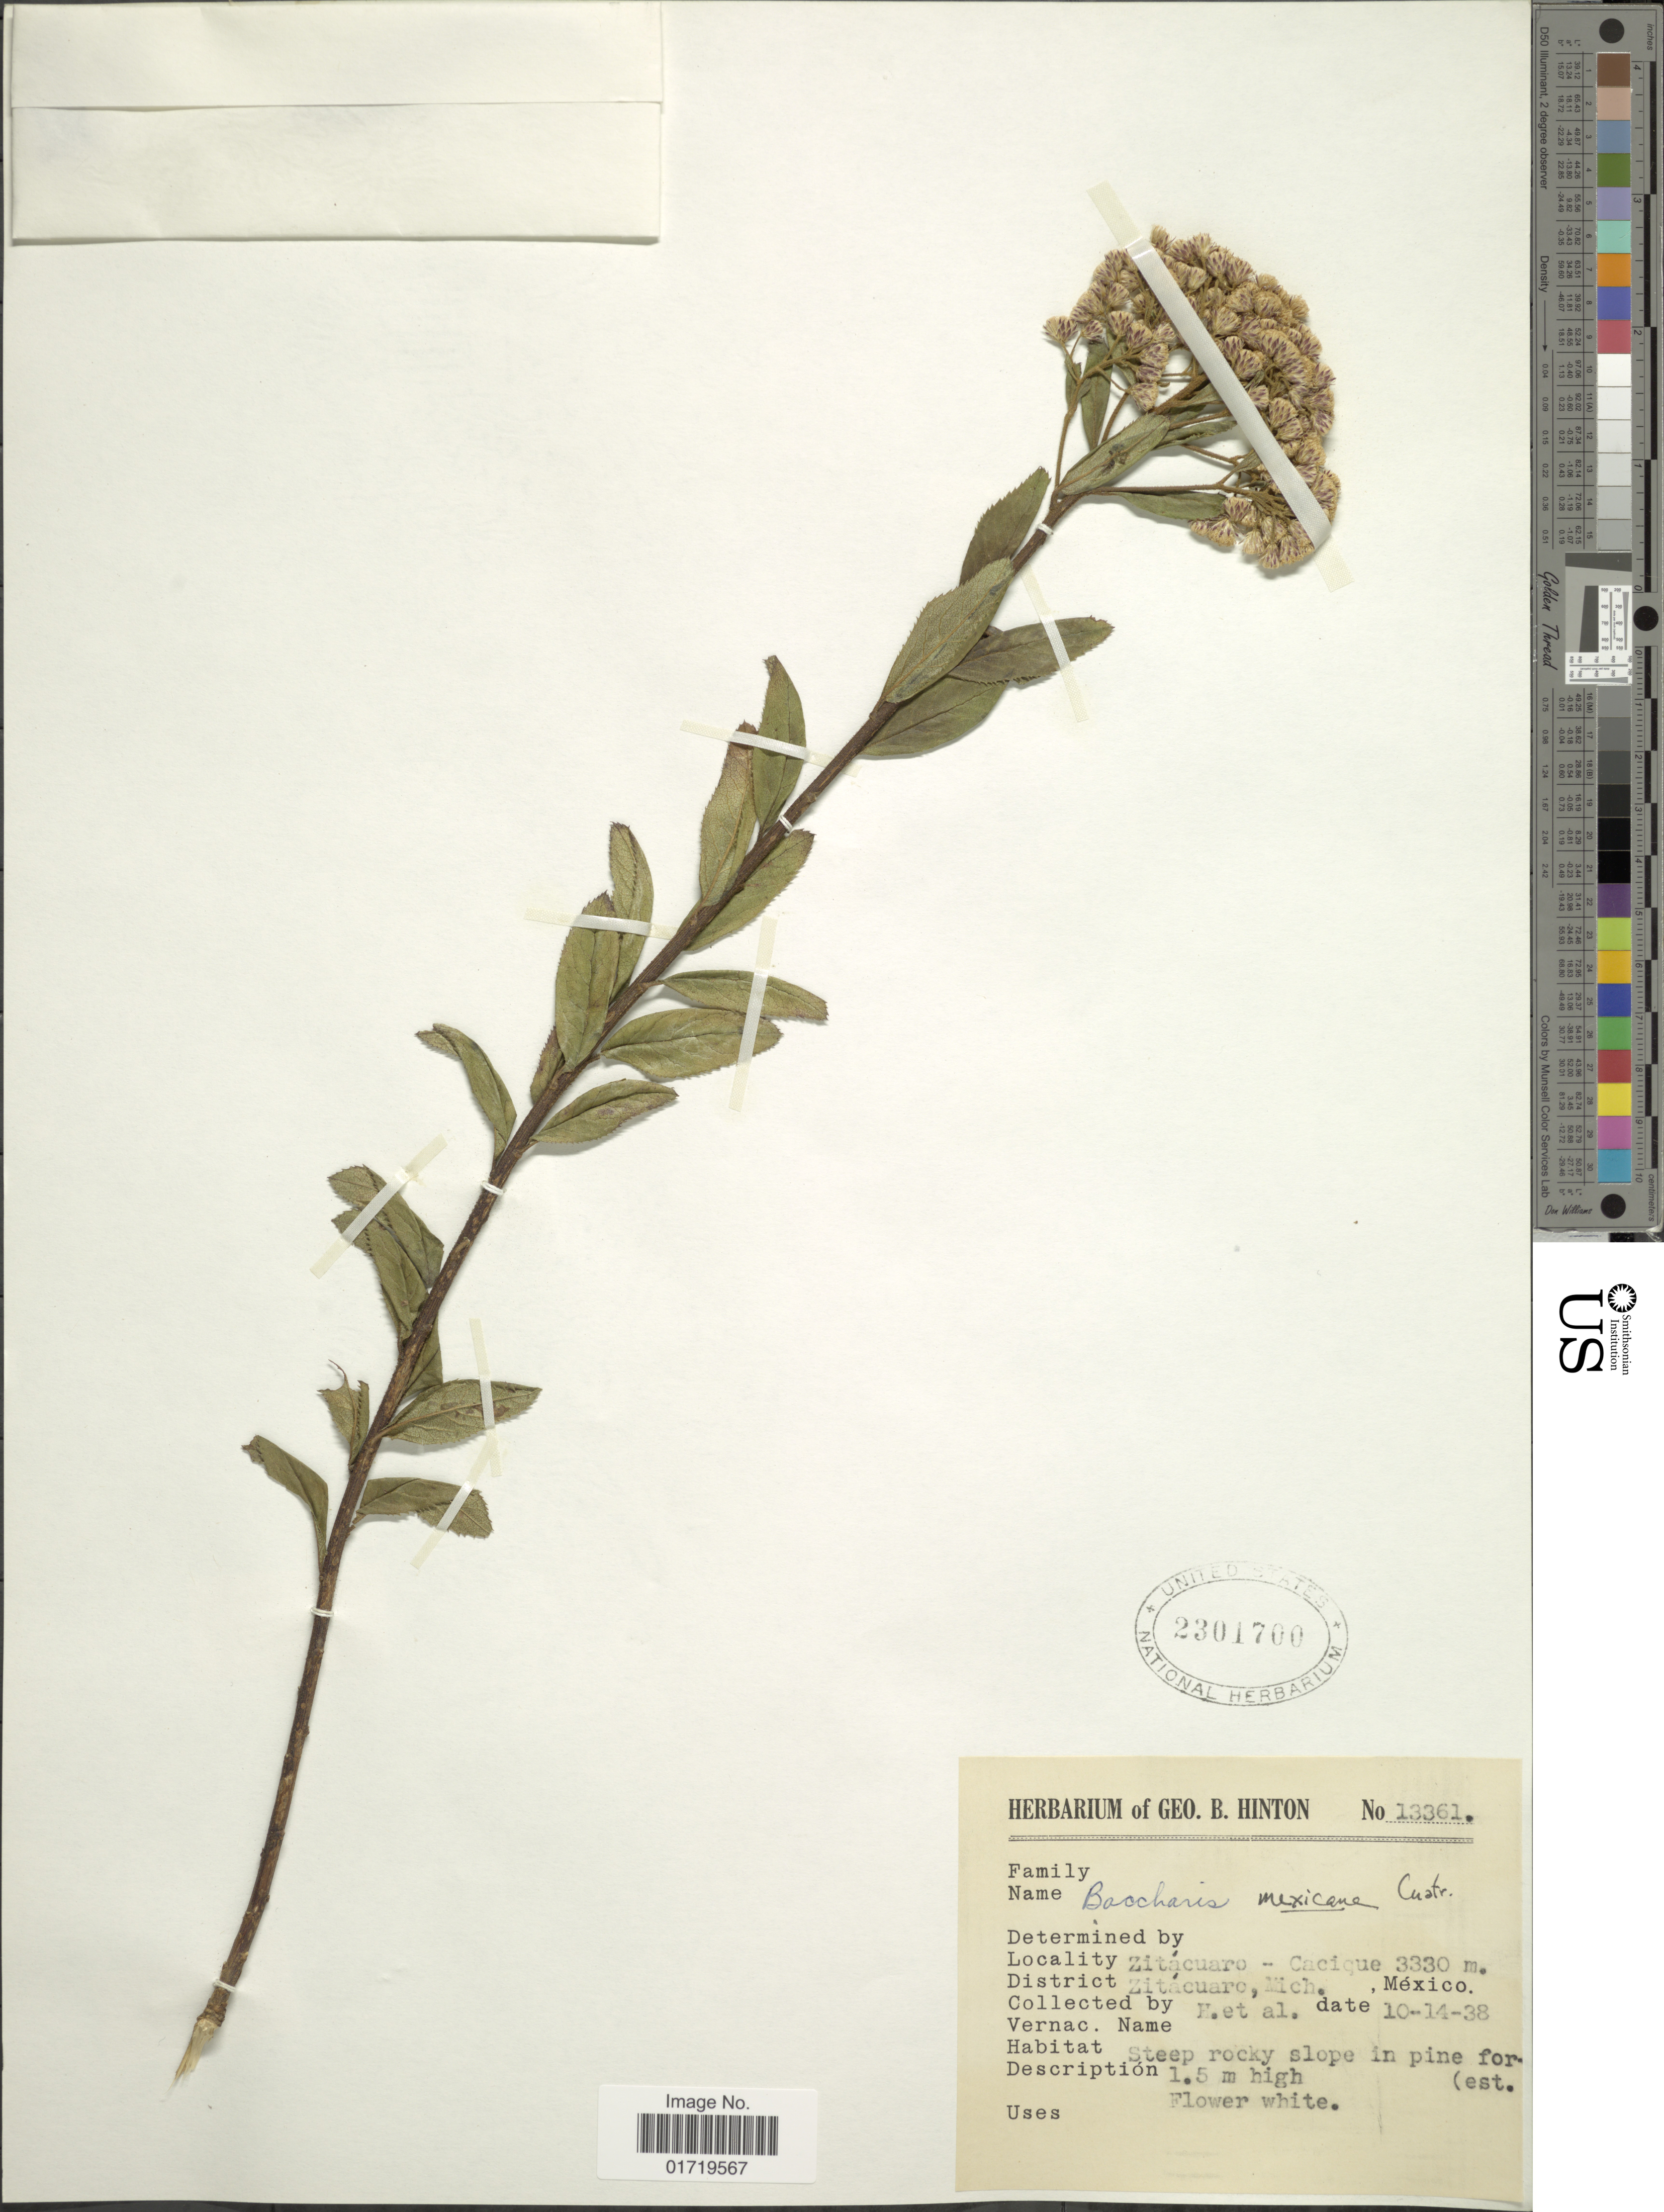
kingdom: Plantae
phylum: Tracheophyta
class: Magnoliopsida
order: Asterales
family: Asteraceae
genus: Baccharis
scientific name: Baccharis mexicana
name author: Cuatrec.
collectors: G. B. Hinton & et al.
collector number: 13361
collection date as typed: Transcribed d/m/y: 14/10/38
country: Mexico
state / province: Michoacán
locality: Zitacuaro, Cacique', Zitacuaro, Mich.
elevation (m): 3330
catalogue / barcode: US 2301700